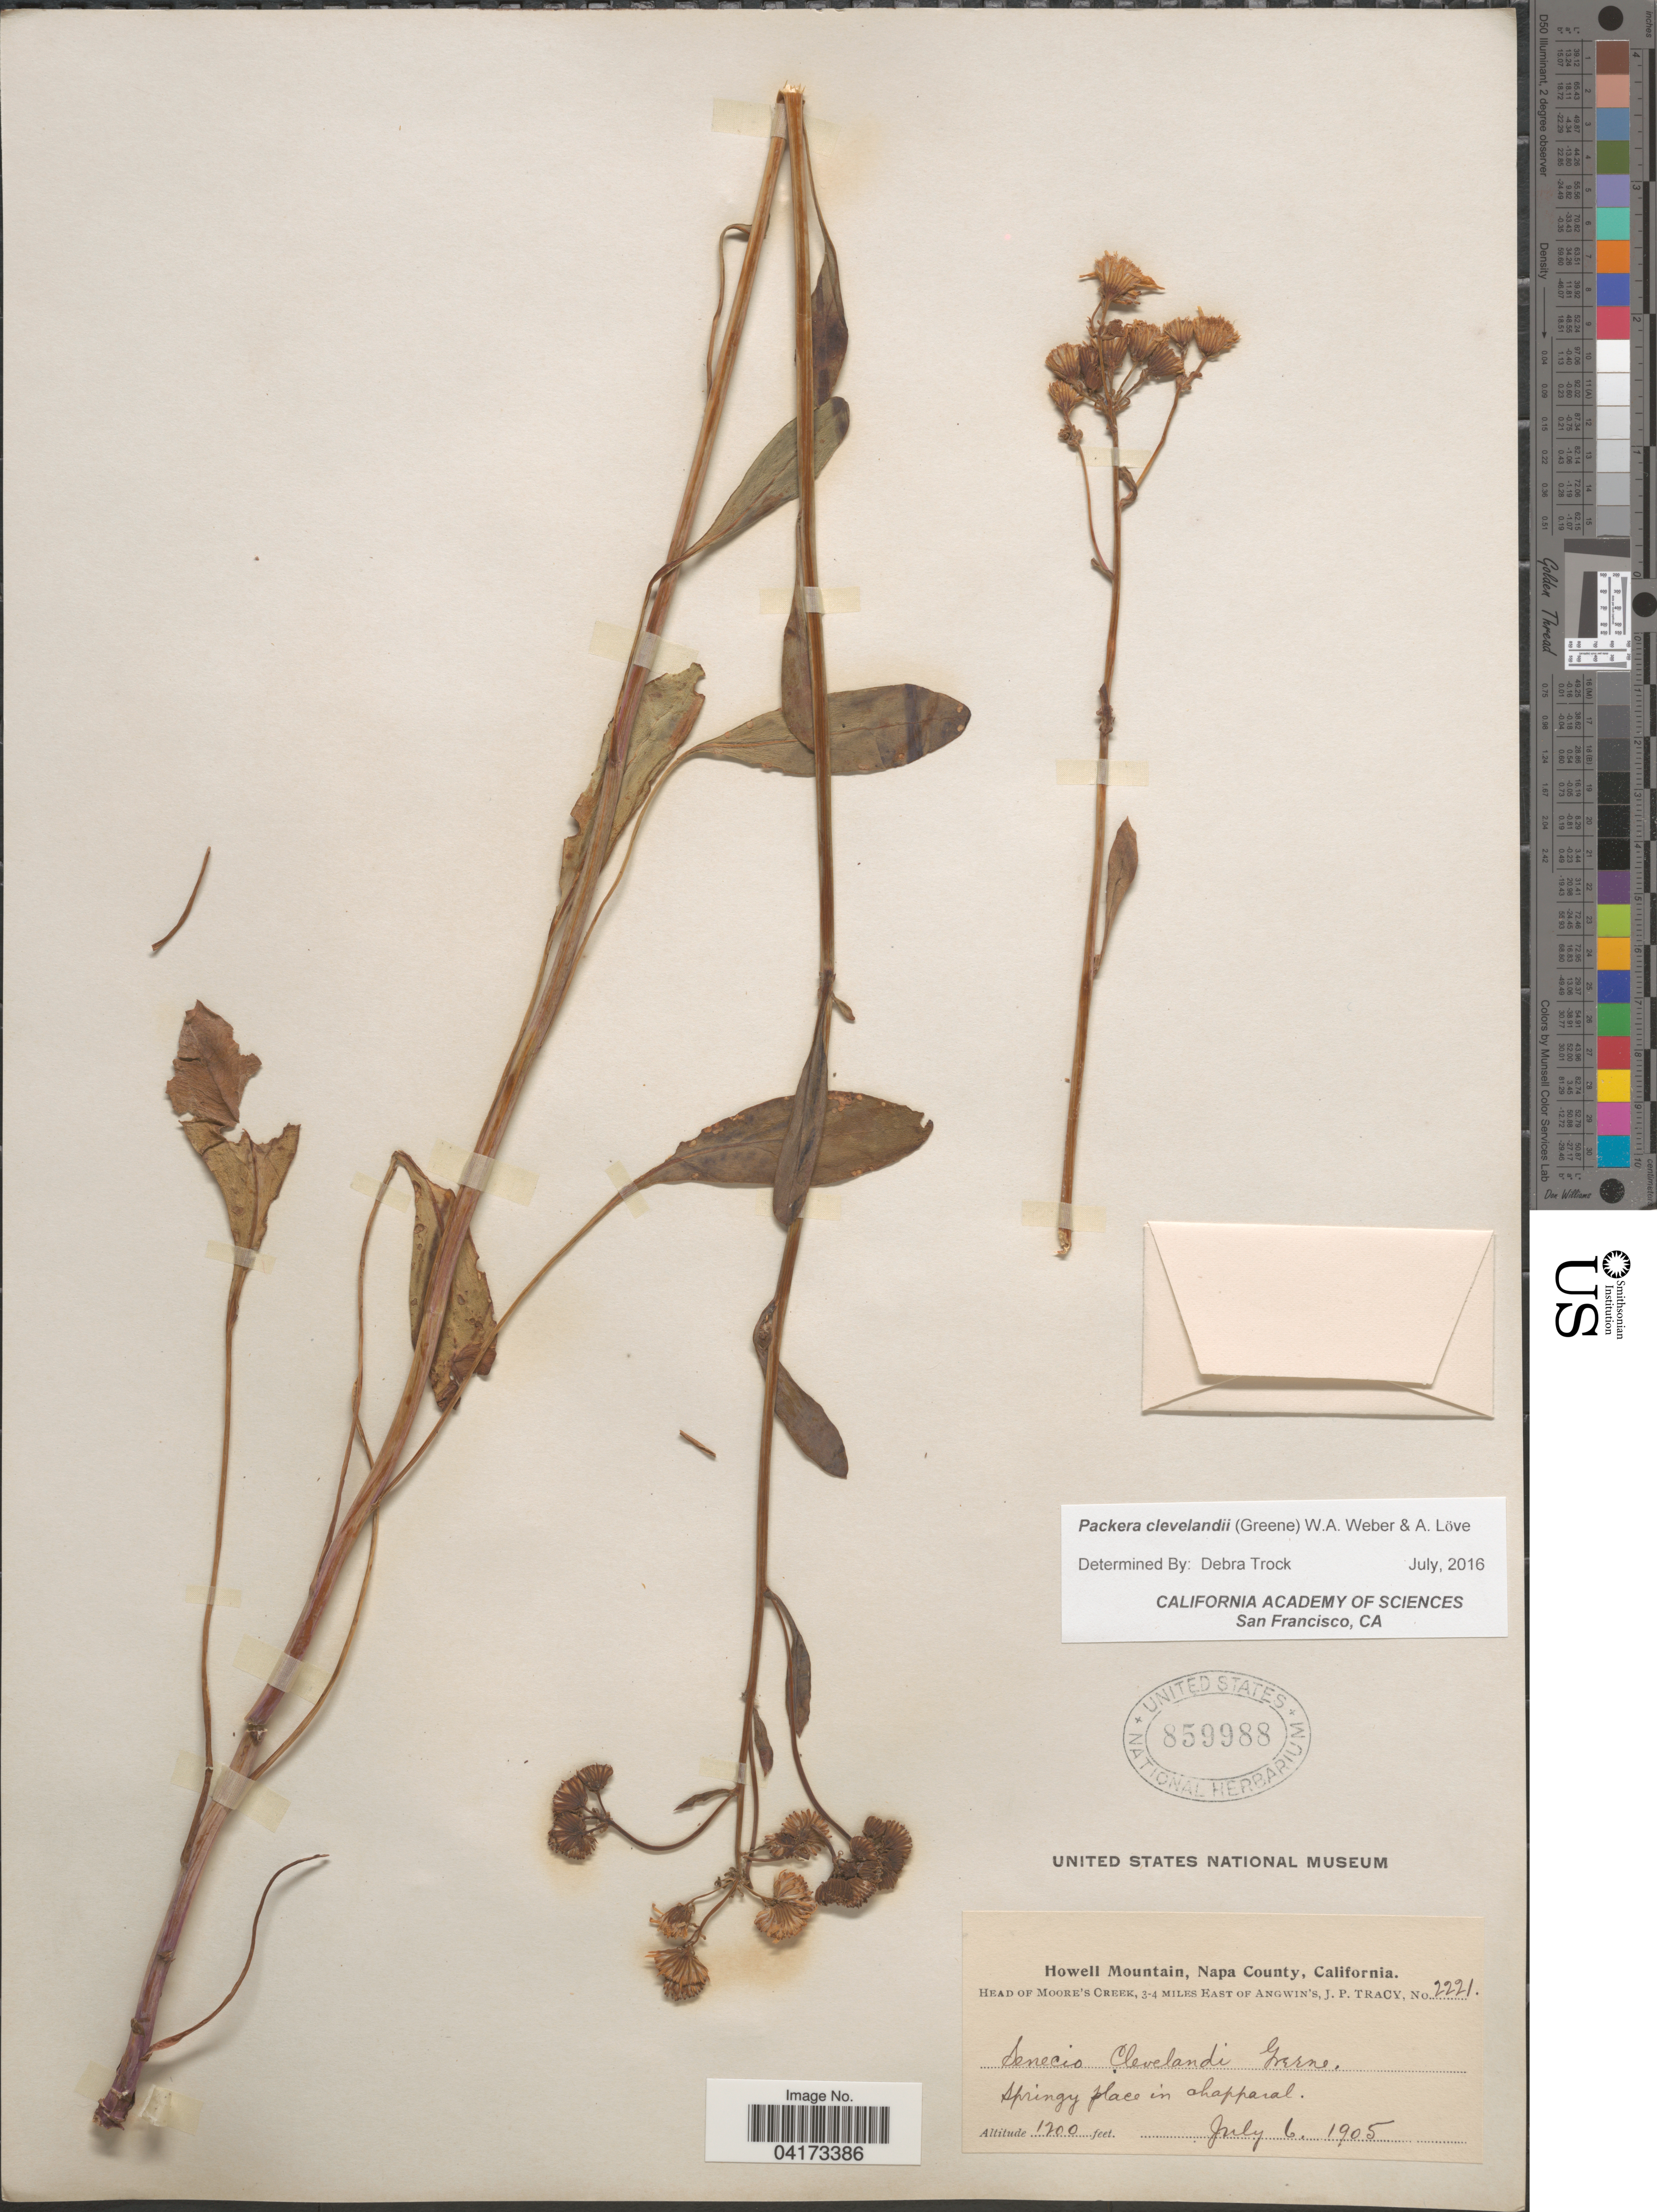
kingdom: Plantae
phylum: Tracheophyta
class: Magnoliopsida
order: Asterales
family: Asteraceae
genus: Packera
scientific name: Packera clevelandii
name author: (Greene) W.A. Weber & Á. Löve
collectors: J. Tracy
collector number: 2221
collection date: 1905-07-06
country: United States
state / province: California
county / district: Napa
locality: Howell Mountain, Napa County. Head of Moore's Creek, 3-4 miles east of Angwin's.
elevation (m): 366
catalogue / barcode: US 859988